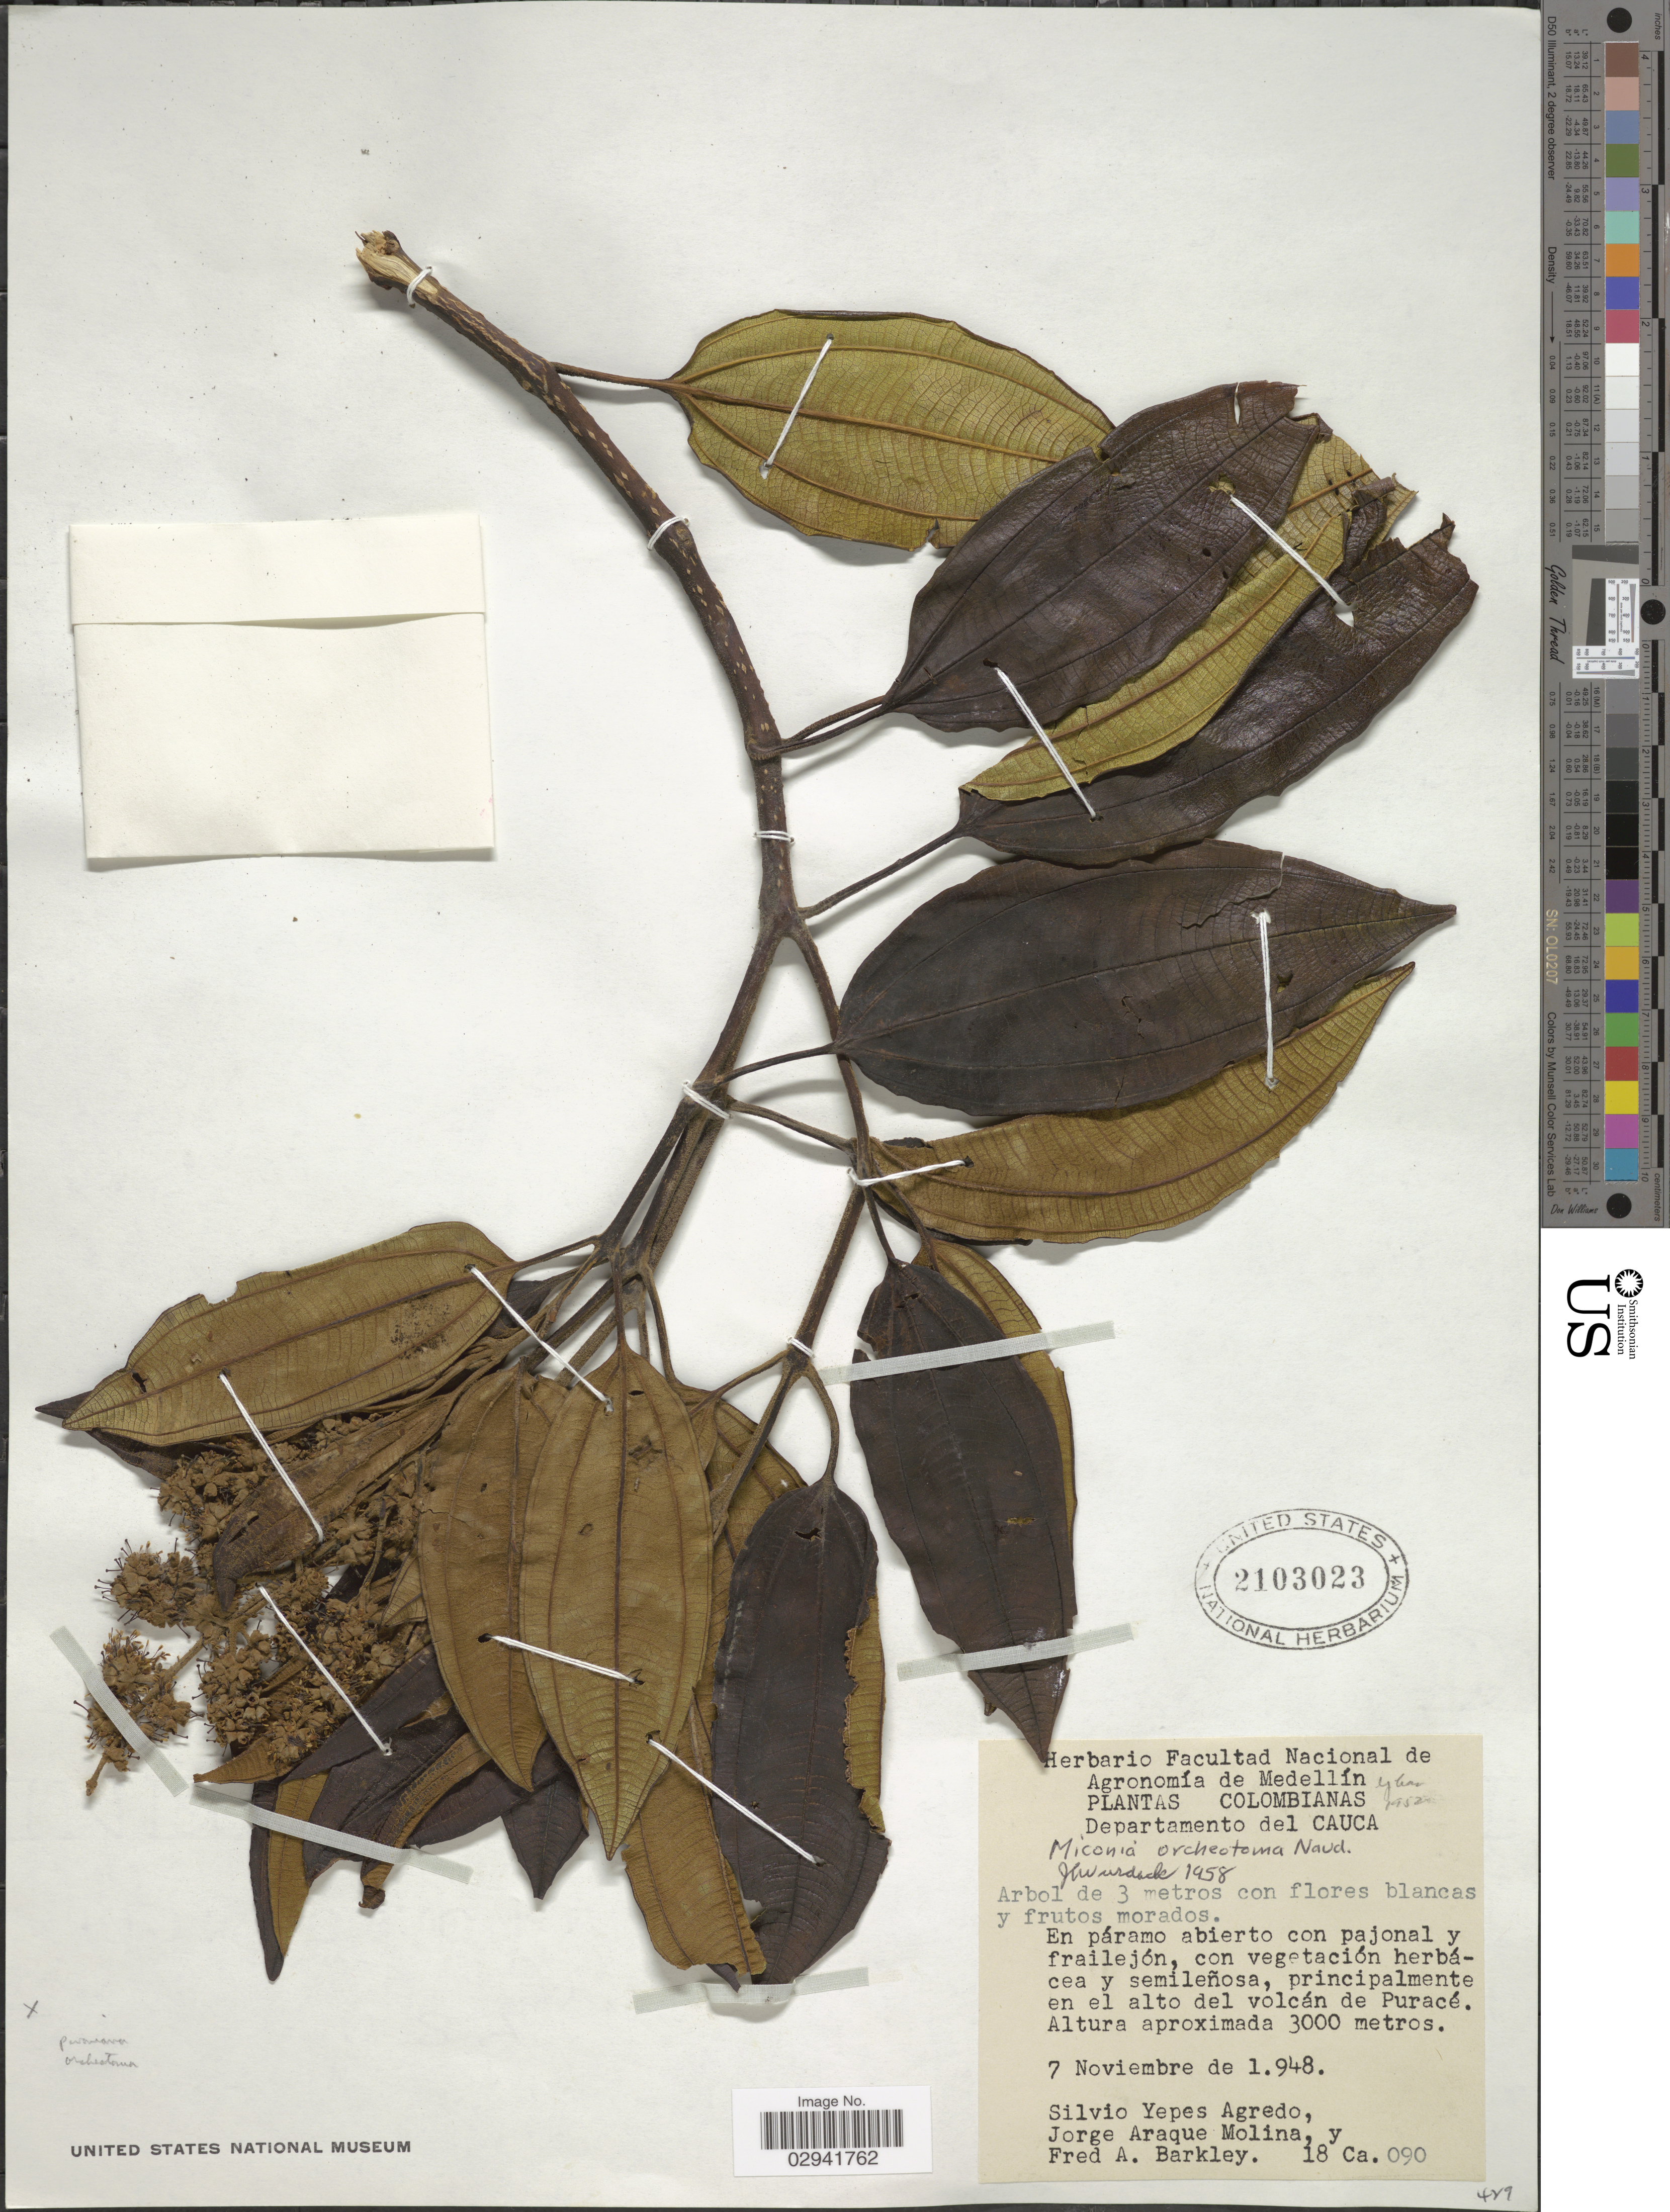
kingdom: Plantae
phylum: Tracheophyta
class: Magnoliopsida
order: Myrtales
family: Melastomataceae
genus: Miconia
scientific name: Miconia orcheotoma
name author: Naudin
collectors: S. Yepes-Agredo, J. Araque Molina & F. A. Barkley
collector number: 18Ca.090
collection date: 1948-11-07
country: Colombia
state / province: Cauca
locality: Principalmente en el alto del volcán de Puracé.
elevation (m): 3000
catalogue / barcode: US 2103023